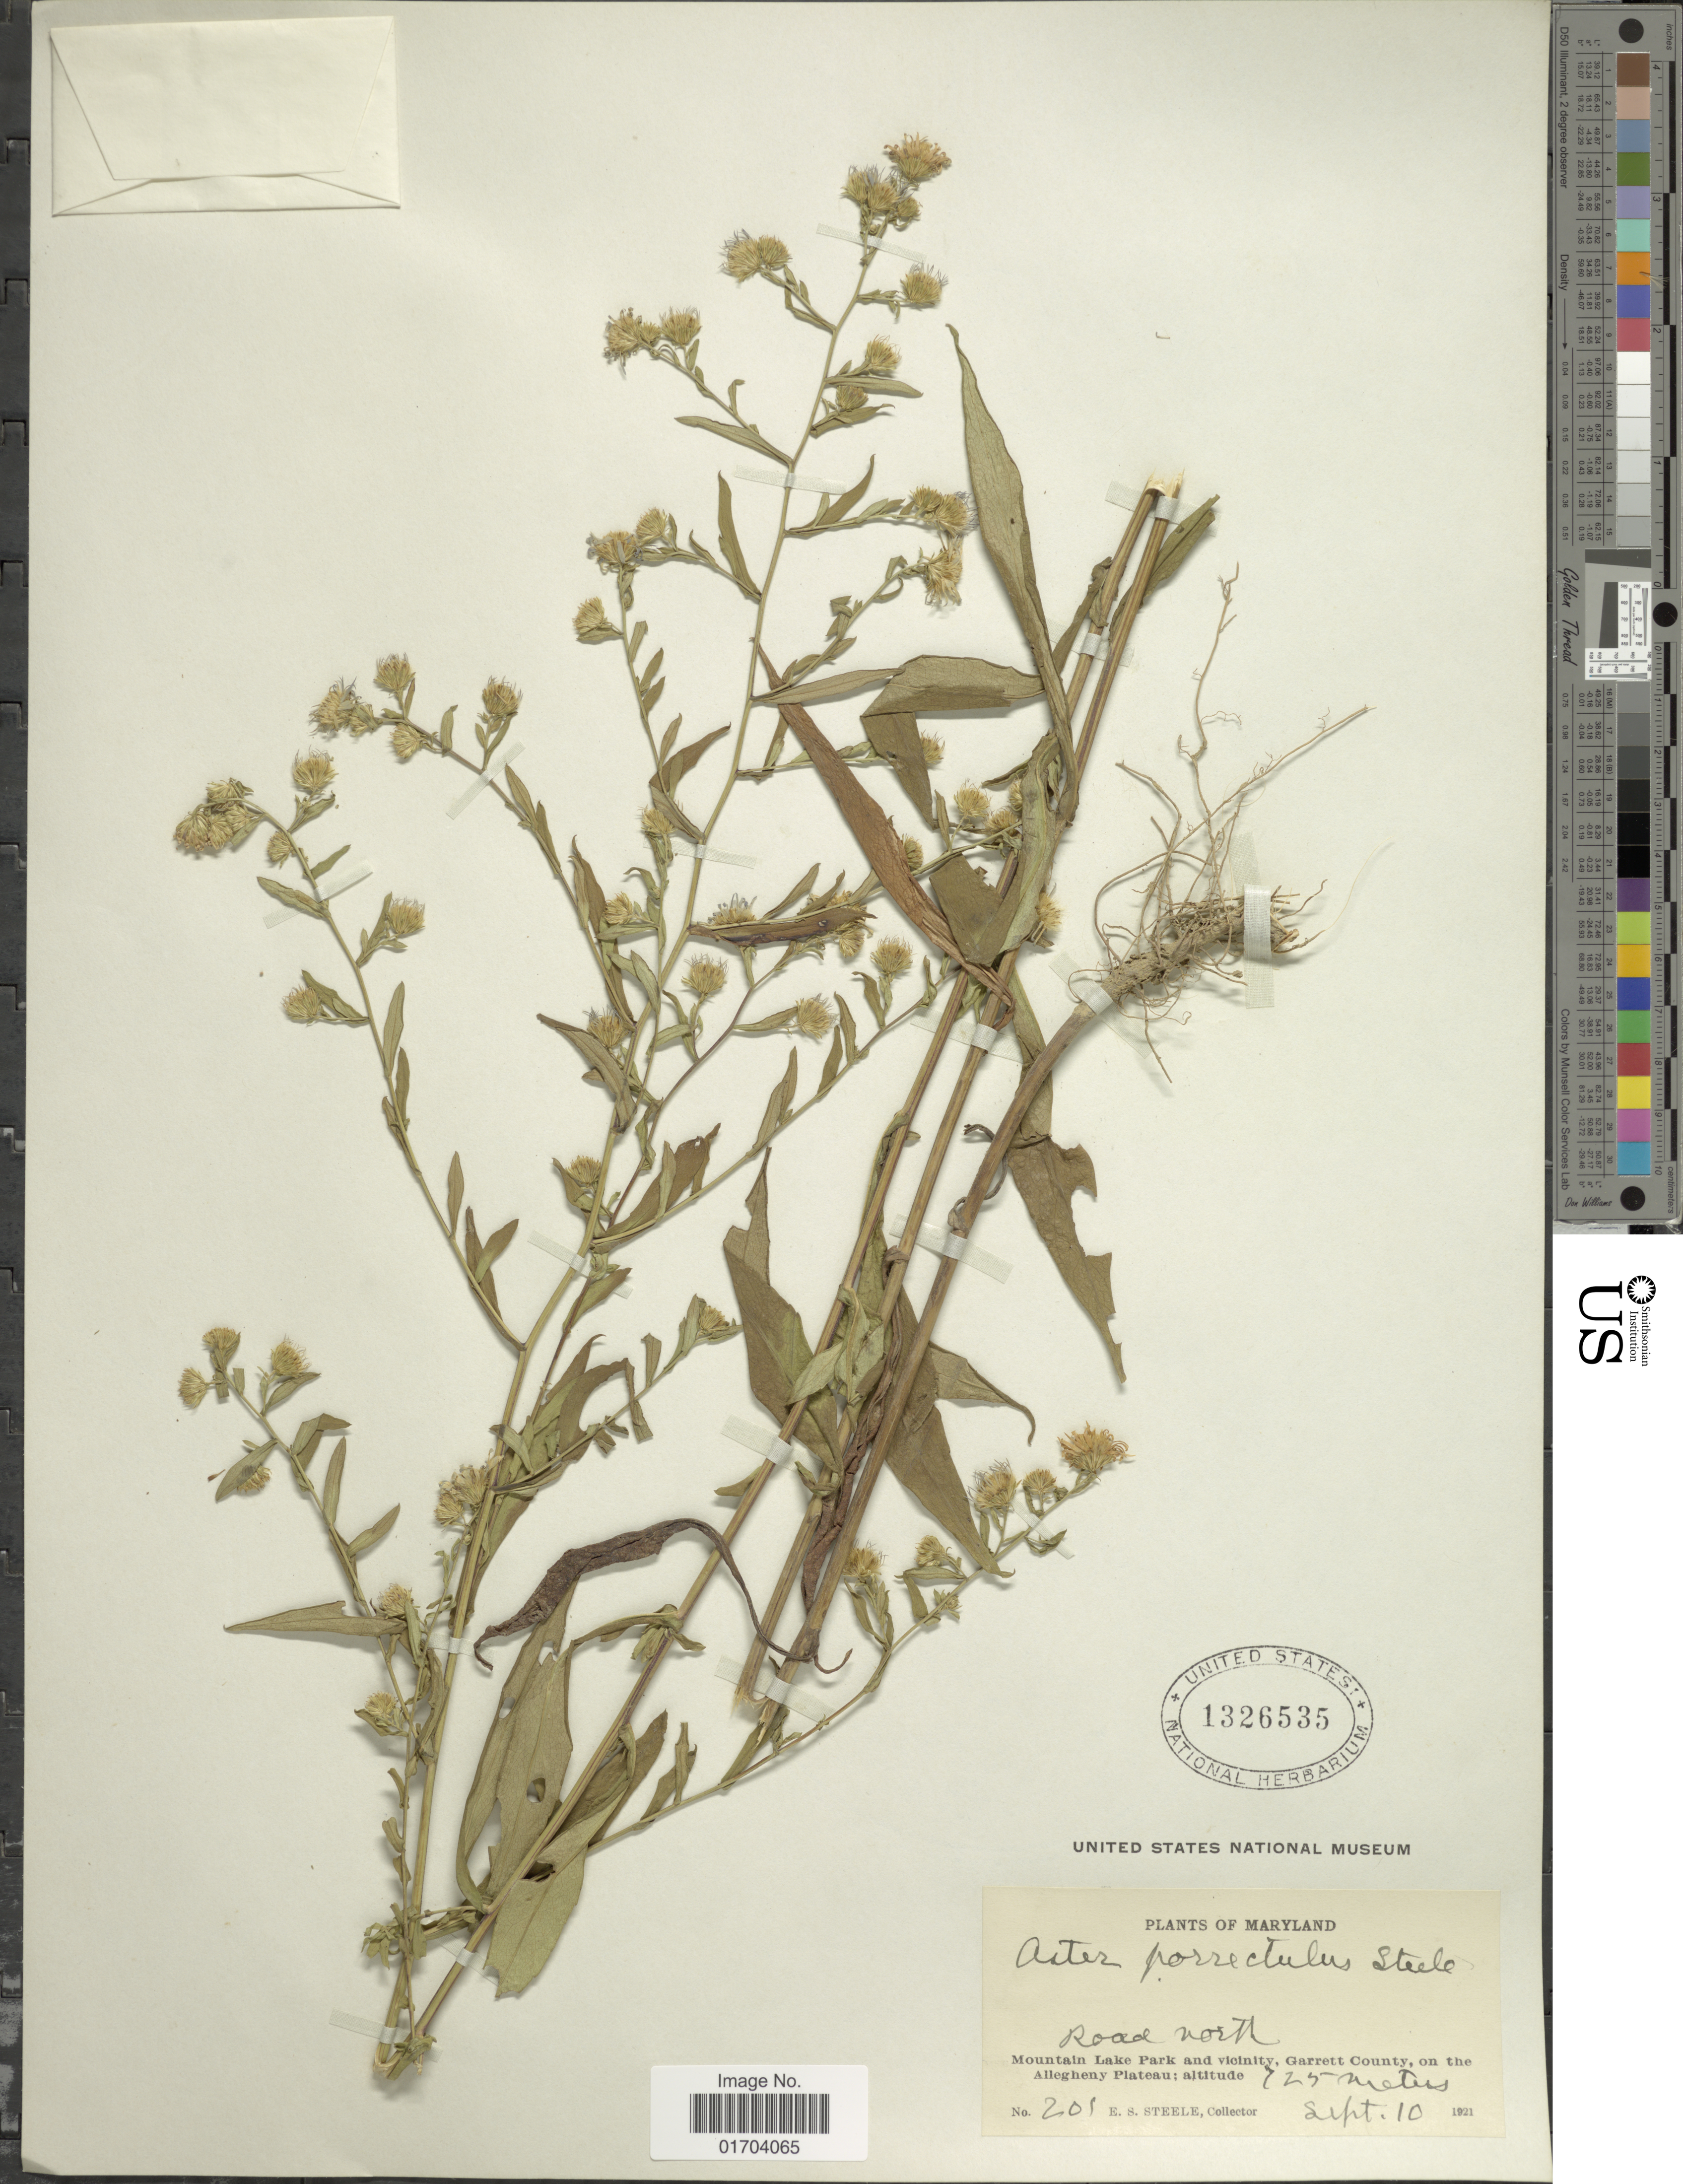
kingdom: Plantae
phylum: Tracheophyta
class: Magnoliopsida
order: Asterales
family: Asteraceae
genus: Aster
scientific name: Aster porrectulus E.S. Steele sp. nov. ined.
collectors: E. Steele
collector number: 201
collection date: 1921-09-10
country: United States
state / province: Maryland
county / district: Garrett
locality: Road north, Mountain Lake Park and Vicinity, Garrett County, on the Allegheny Plateau.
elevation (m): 725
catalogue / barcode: US 1326535